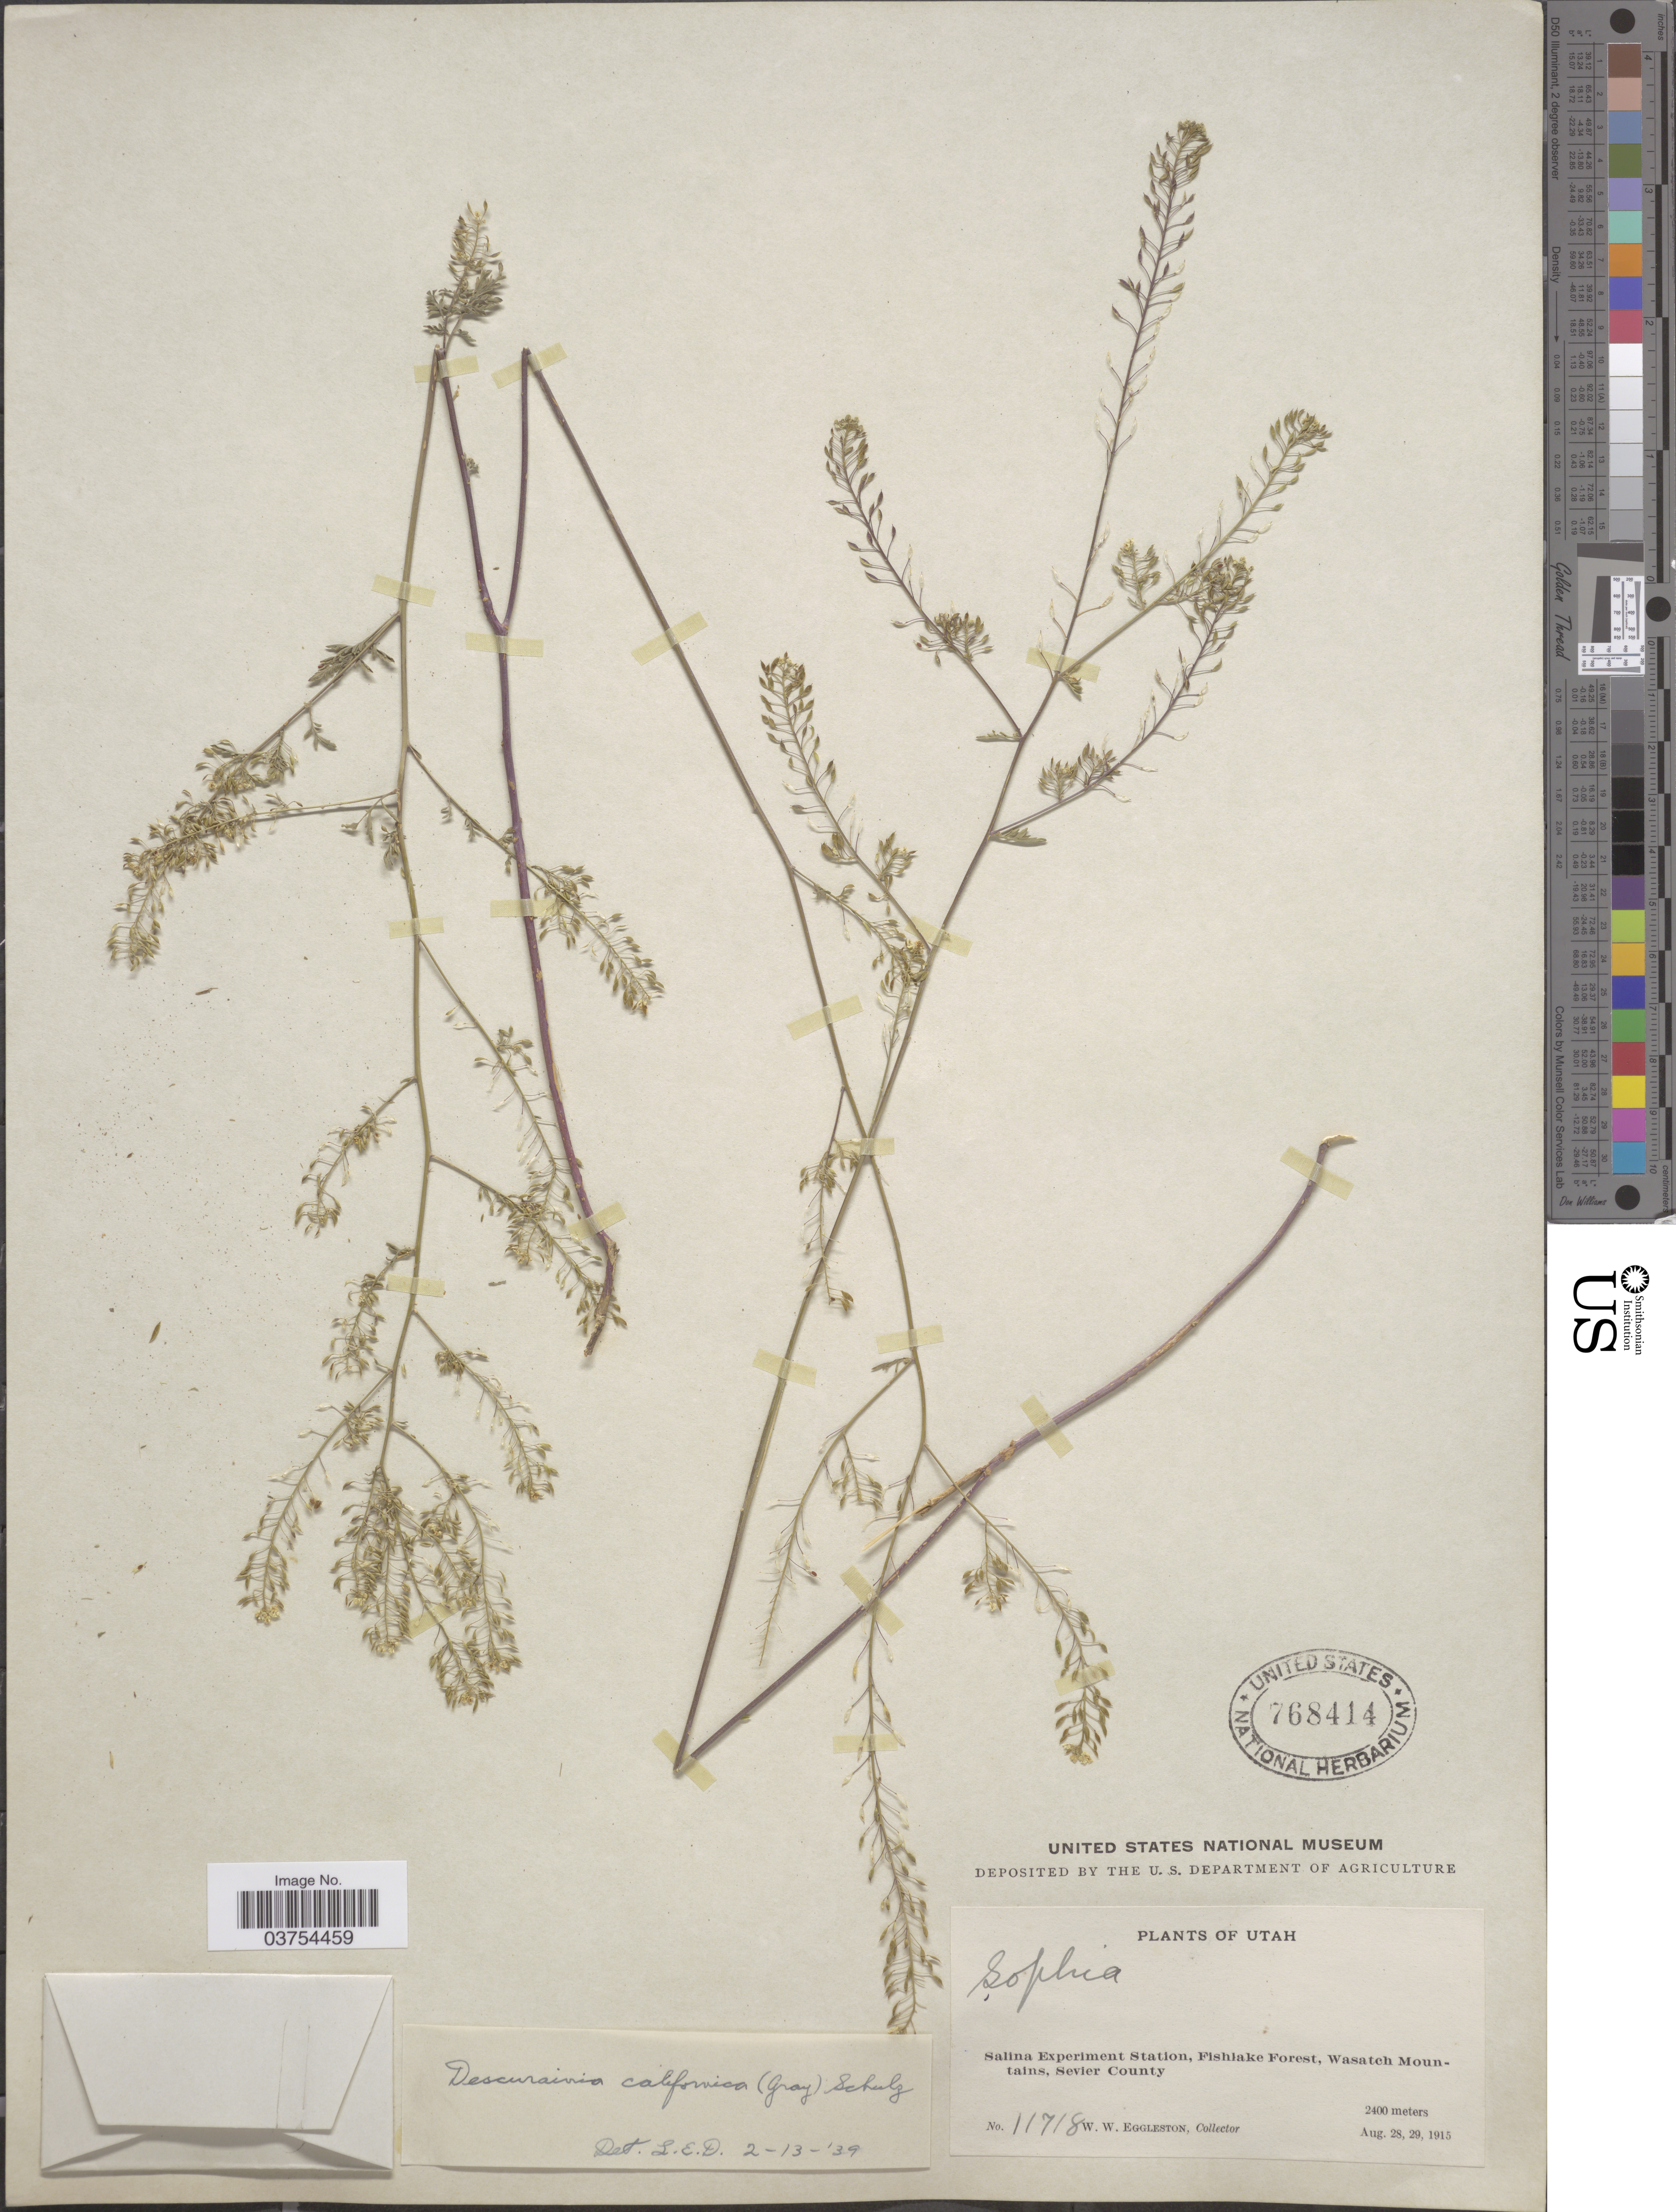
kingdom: Plantae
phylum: Tracheophyta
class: Magnoliopsida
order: Brassicales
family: Brassicaceae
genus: Descurainia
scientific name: Descurainia californica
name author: (A. Gray) O.E. Schulz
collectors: W. W. Eggleston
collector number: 11718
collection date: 1915-08-28/1915-08-29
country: United States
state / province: Utah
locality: Salina Experiment Station, Fishlake Forest, Wasatch Mountains, Sevier County.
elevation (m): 2400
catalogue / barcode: US 768414